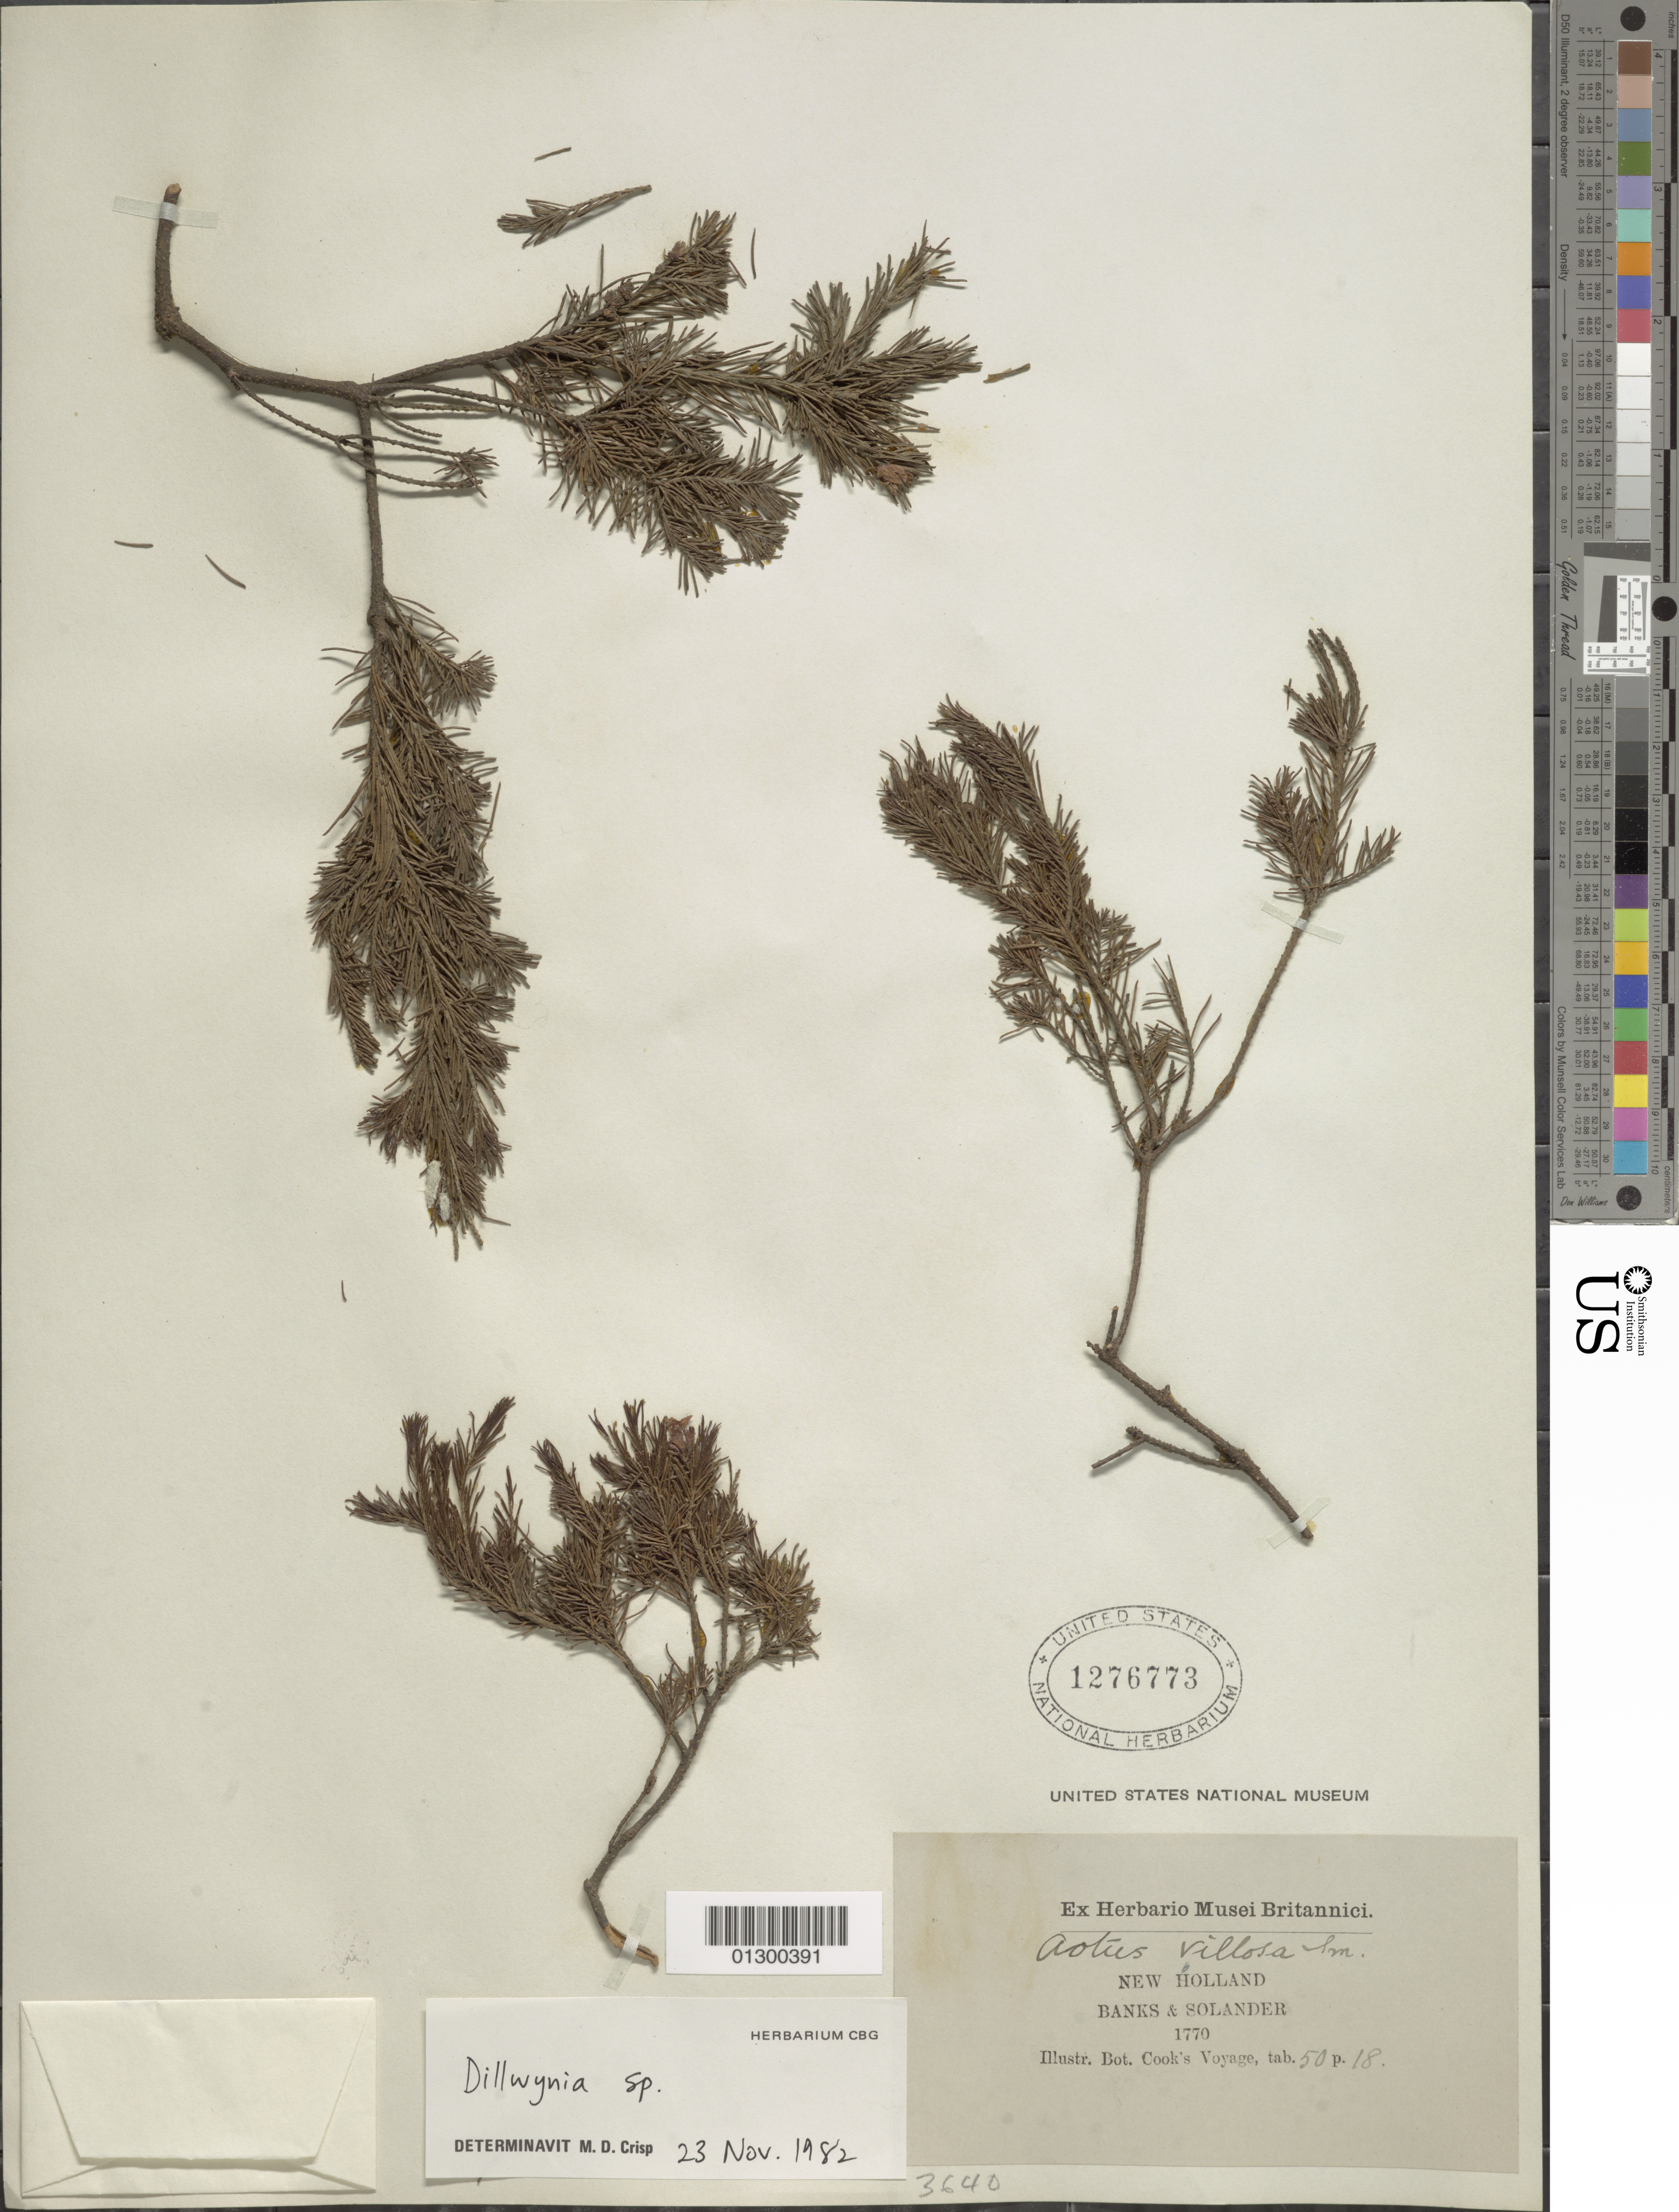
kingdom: Plantae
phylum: Tracheophyta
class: Magnoliopsida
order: Fabales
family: Fabaceae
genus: Dillwynia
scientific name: Dillwynia sp.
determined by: Crisp, M. D.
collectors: J. Banks & D. C. Solander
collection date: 1770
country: Australia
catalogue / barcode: US 1276773